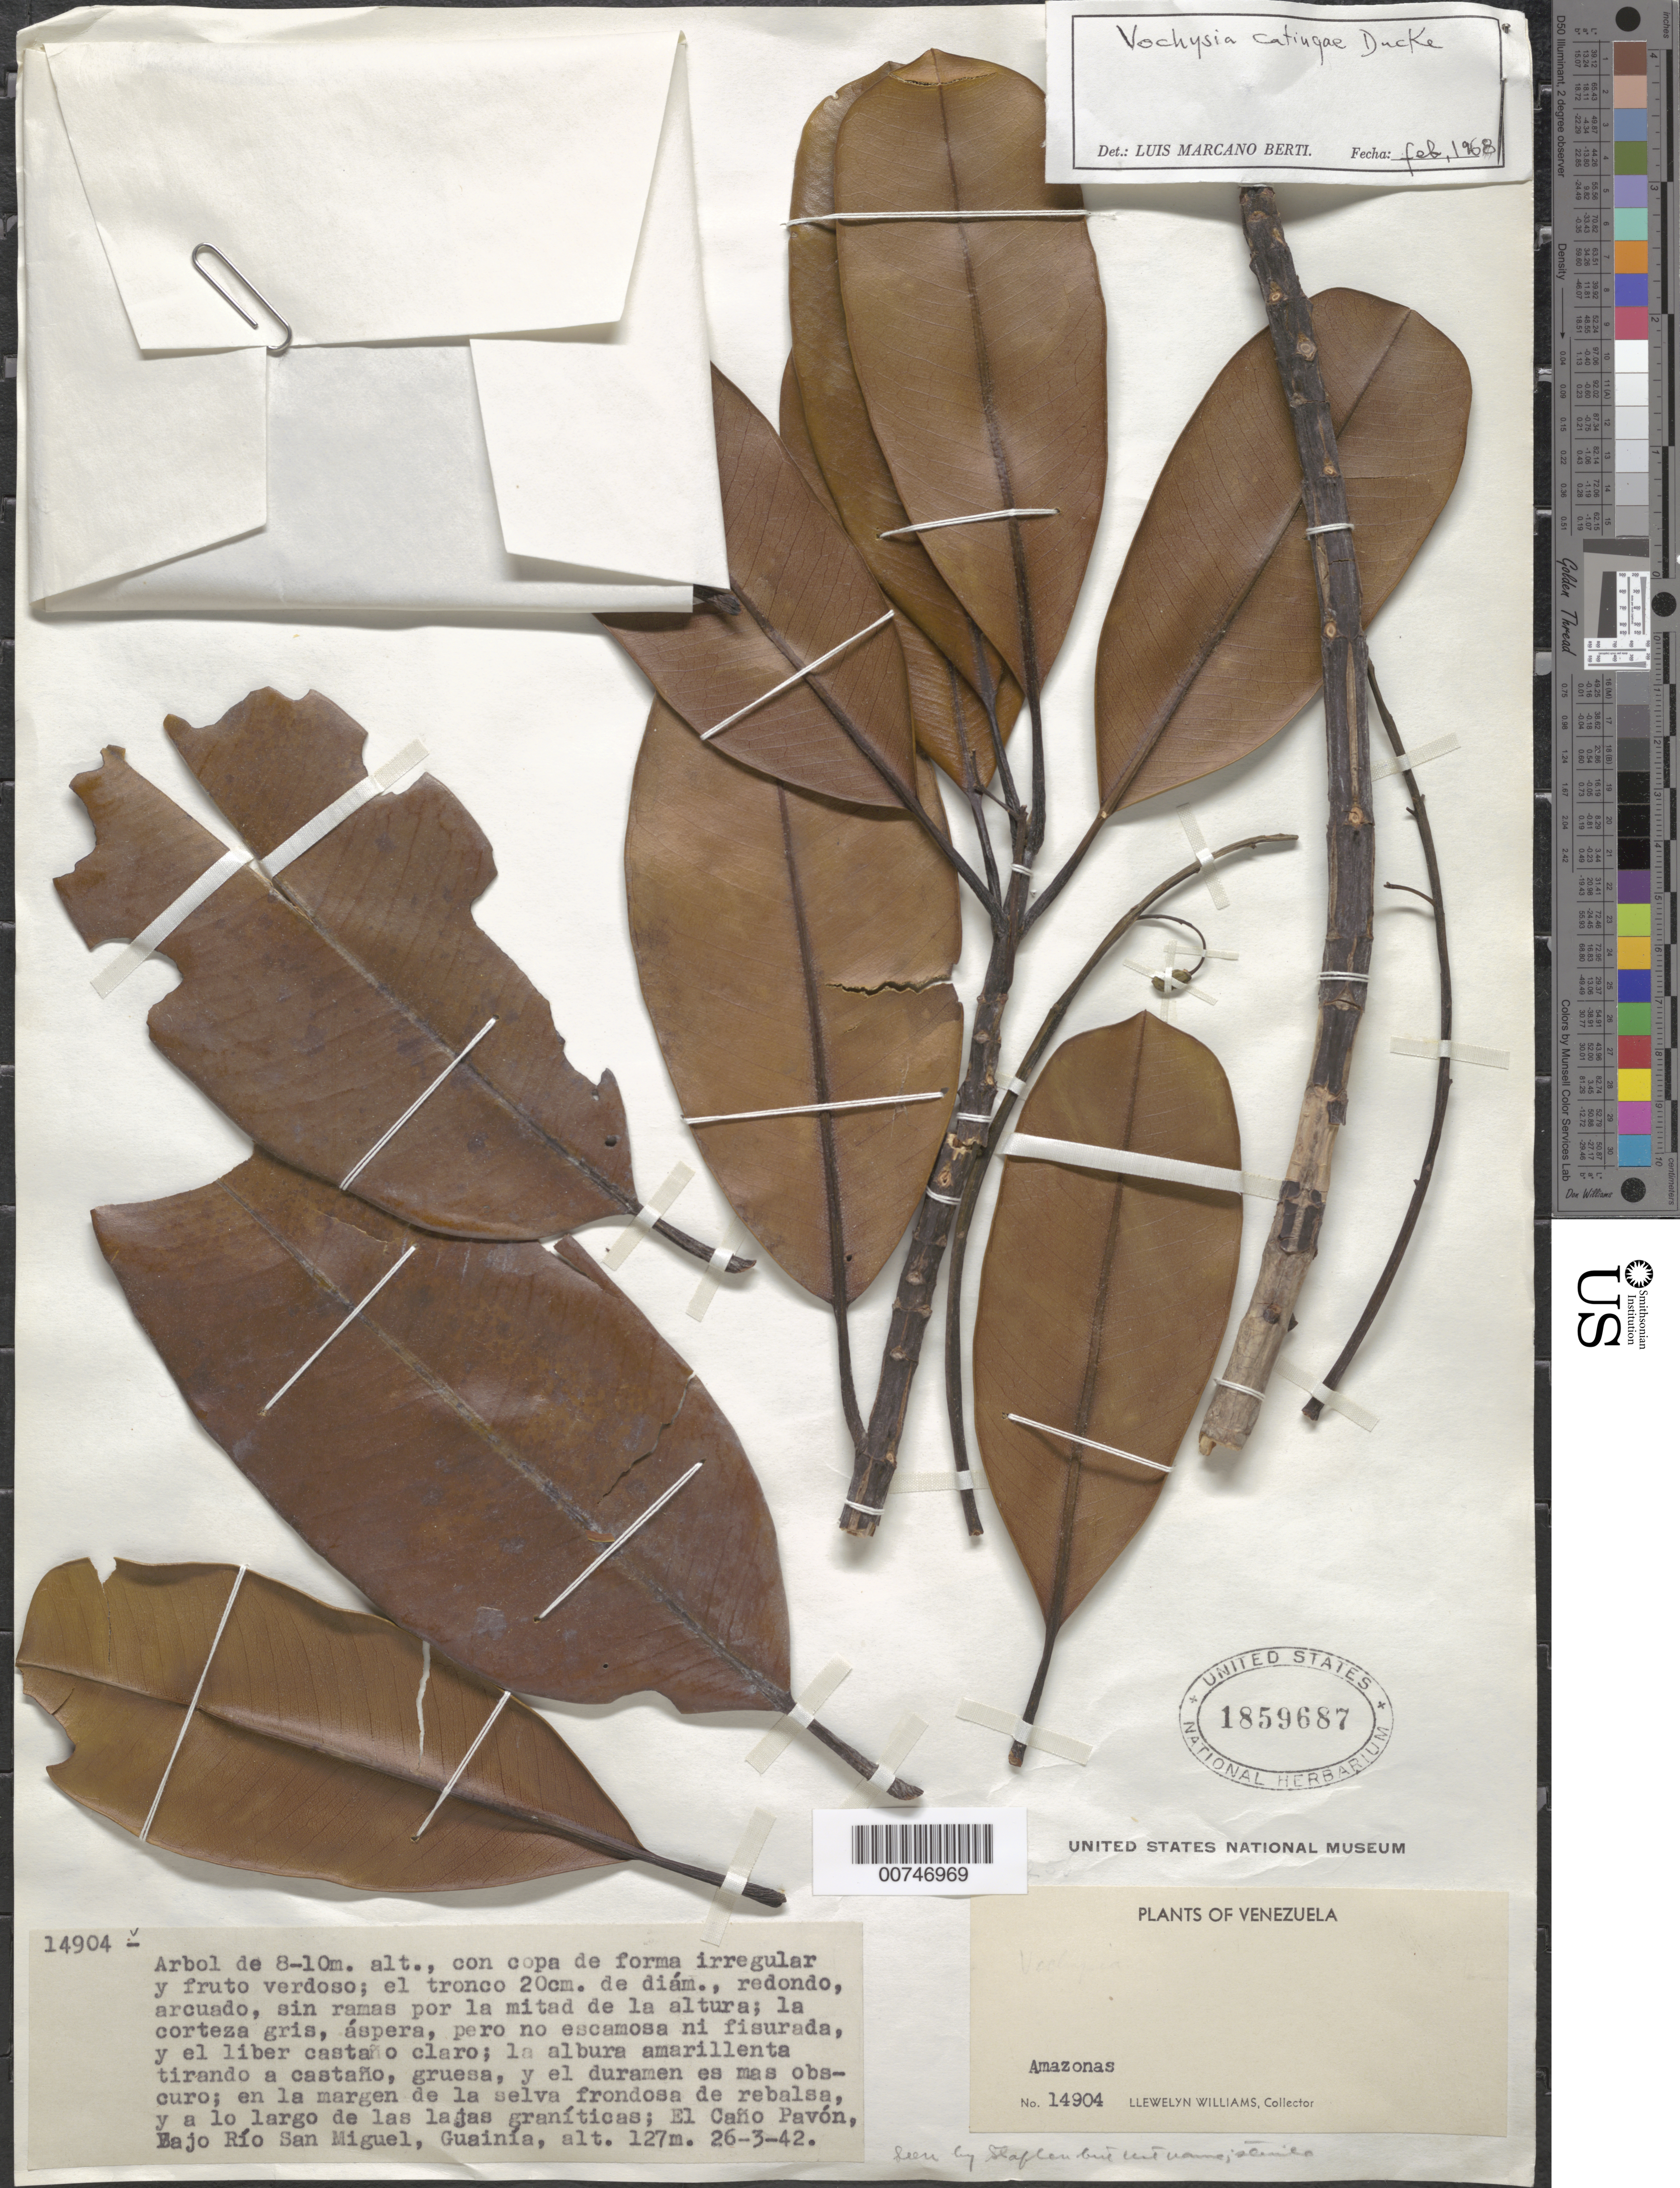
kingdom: Plantae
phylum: Tracheophyta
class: Magnoliopsida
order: Myrtales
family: Vochysiaceae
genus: Vochysia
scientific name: Vochysia catingae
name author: Ducke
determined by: Marcano-Berti, L.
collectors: Ll. Williams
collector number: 14904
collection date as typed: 26-Mar-42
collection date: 1942-03-26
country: Venezuela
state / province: Amazonas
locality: Caño Pavon, Río San Miguel, Guainía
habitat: Margen de la selva tupida de rebalsa y a lo largo de las lajas graníticas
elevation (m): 120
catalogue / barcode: US 1859687